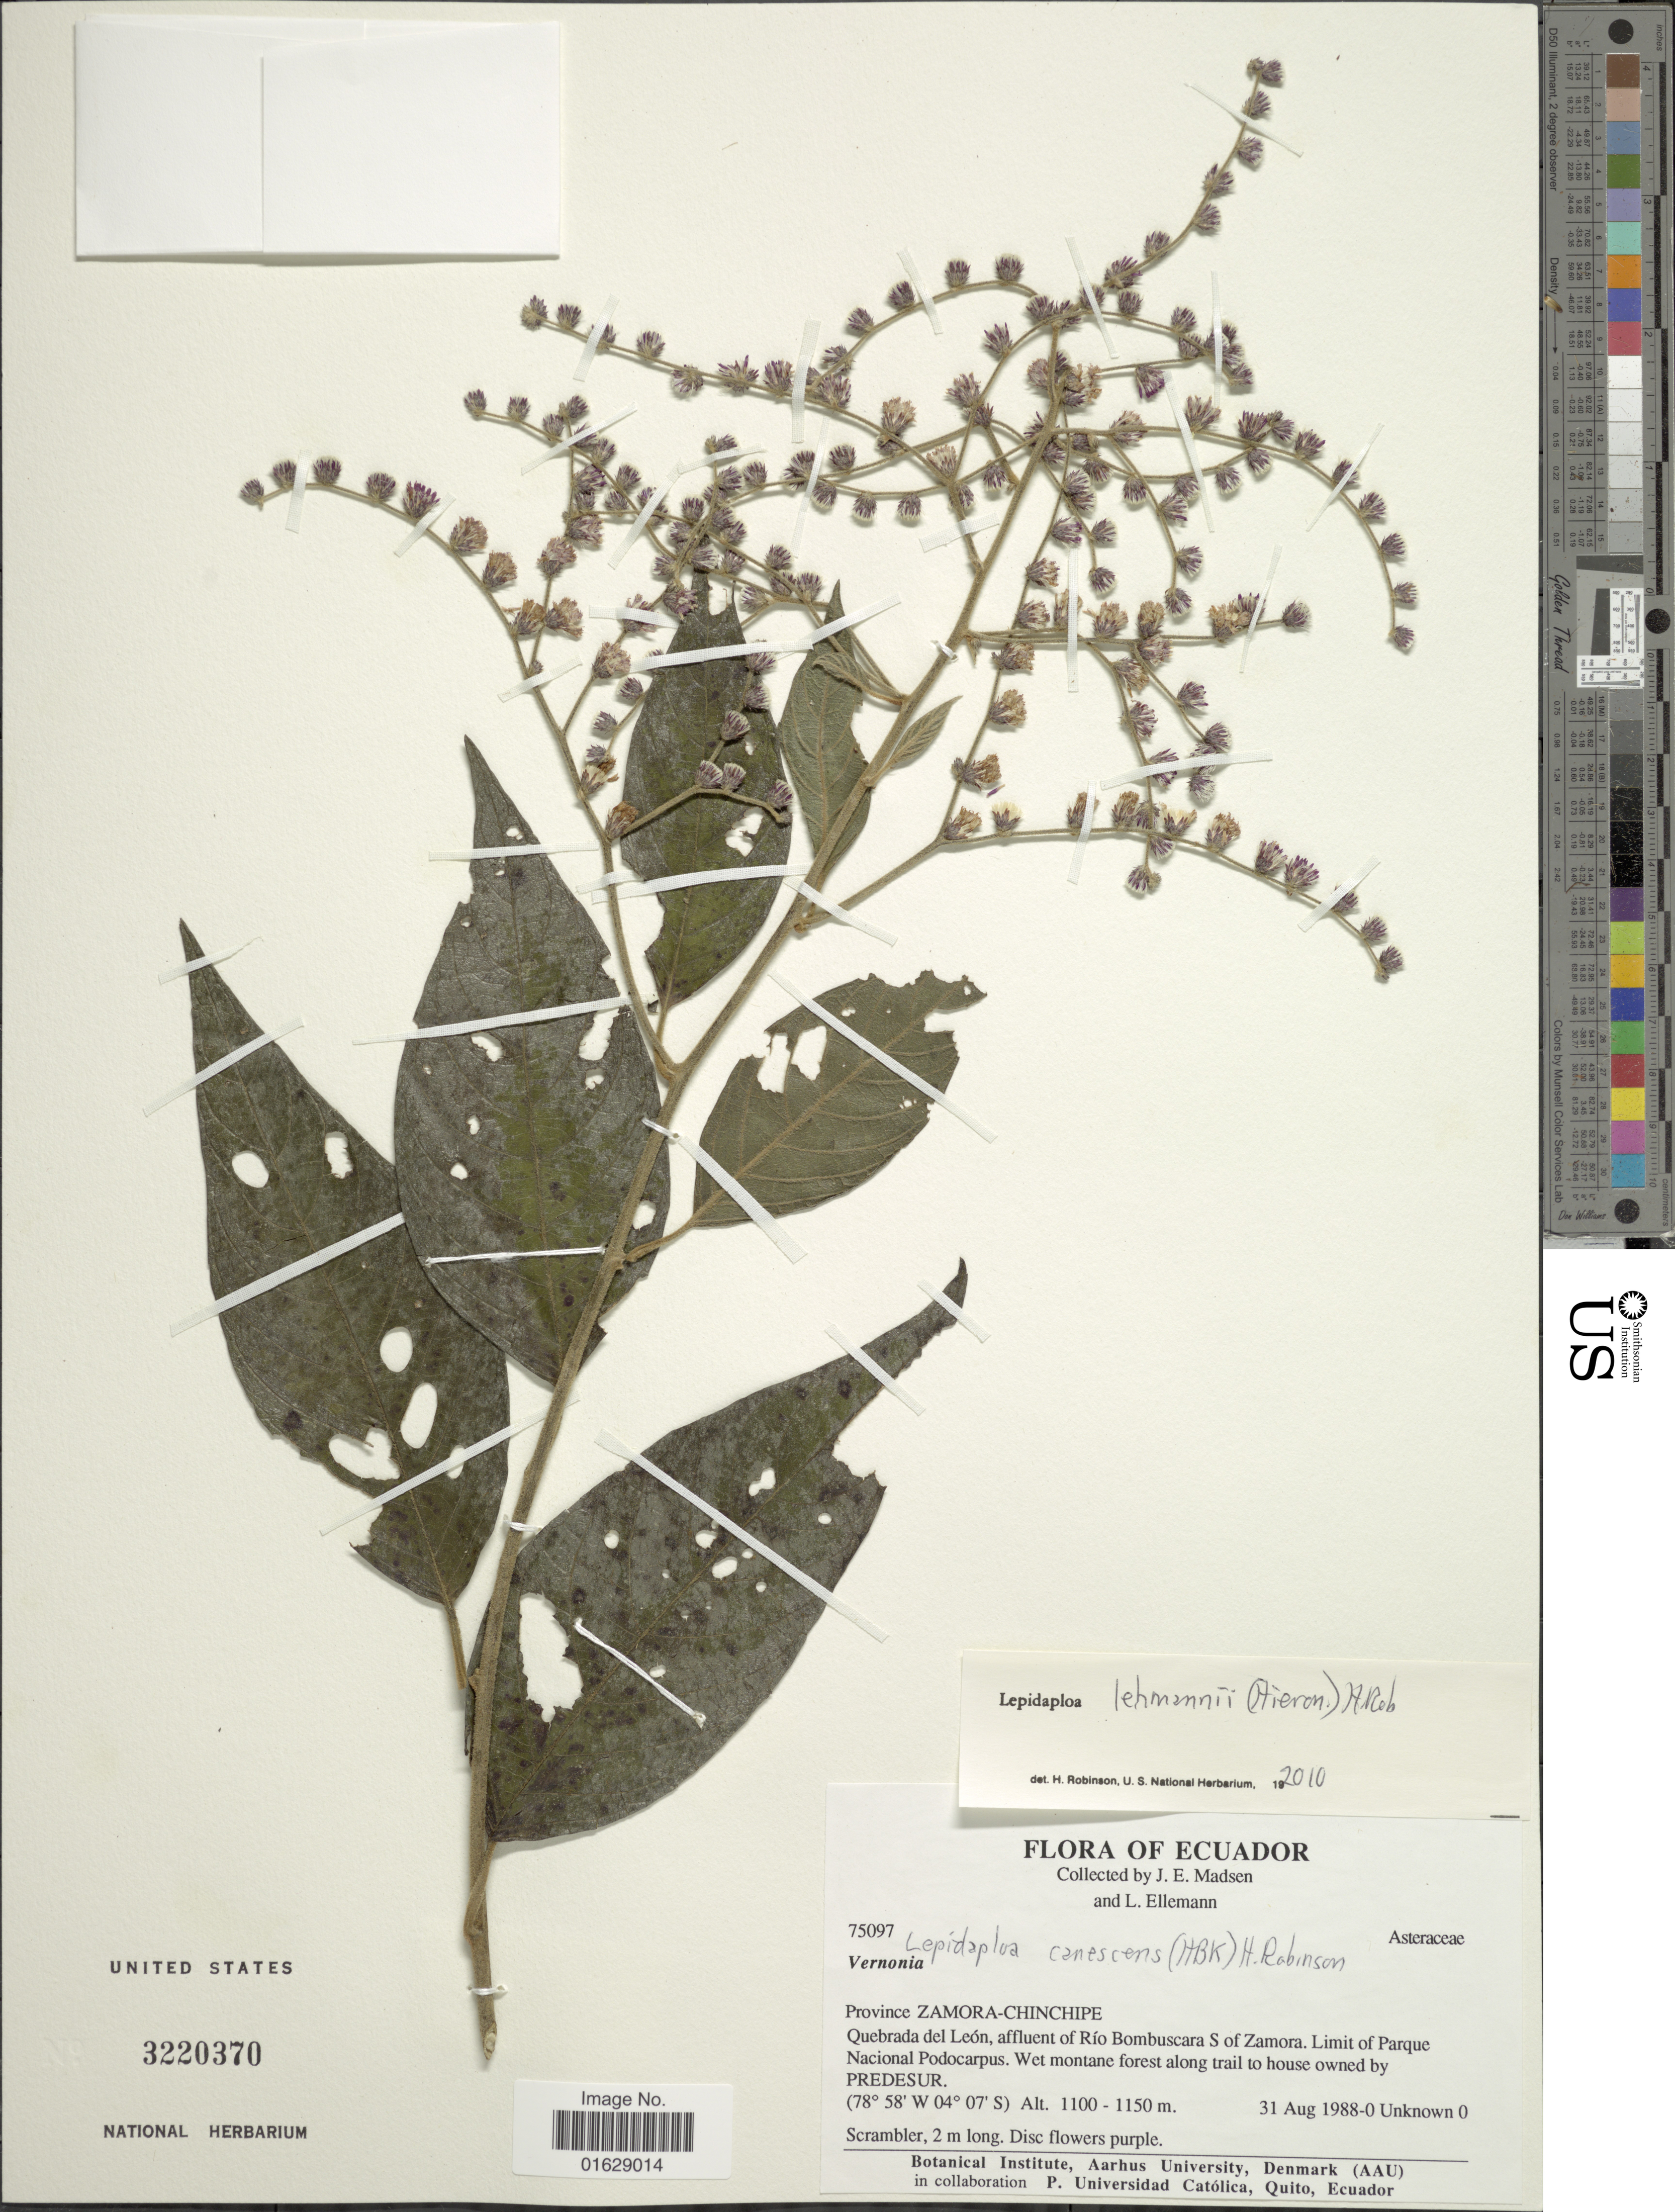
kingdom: Plantae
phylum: Tracheophyta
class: Magnoliopsida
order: Asterales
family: Asteraceae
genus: Lepidaploa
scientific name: Lepidaploa lehmannii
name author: (Hieron.) H. Rob.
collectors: J. E. Madsen & L. Ellemann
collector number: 75097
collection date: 1988-08-31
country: Ecuador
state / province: Zamora-Chinchipe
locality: Quebrada del Leon, affluent of Rio Bombuscara S of Zamora. Limit of Parque Nacional Podocarpus. Wet montane forest along trail to house owned by Predesur.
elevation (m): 1100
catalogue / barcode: US 3220370